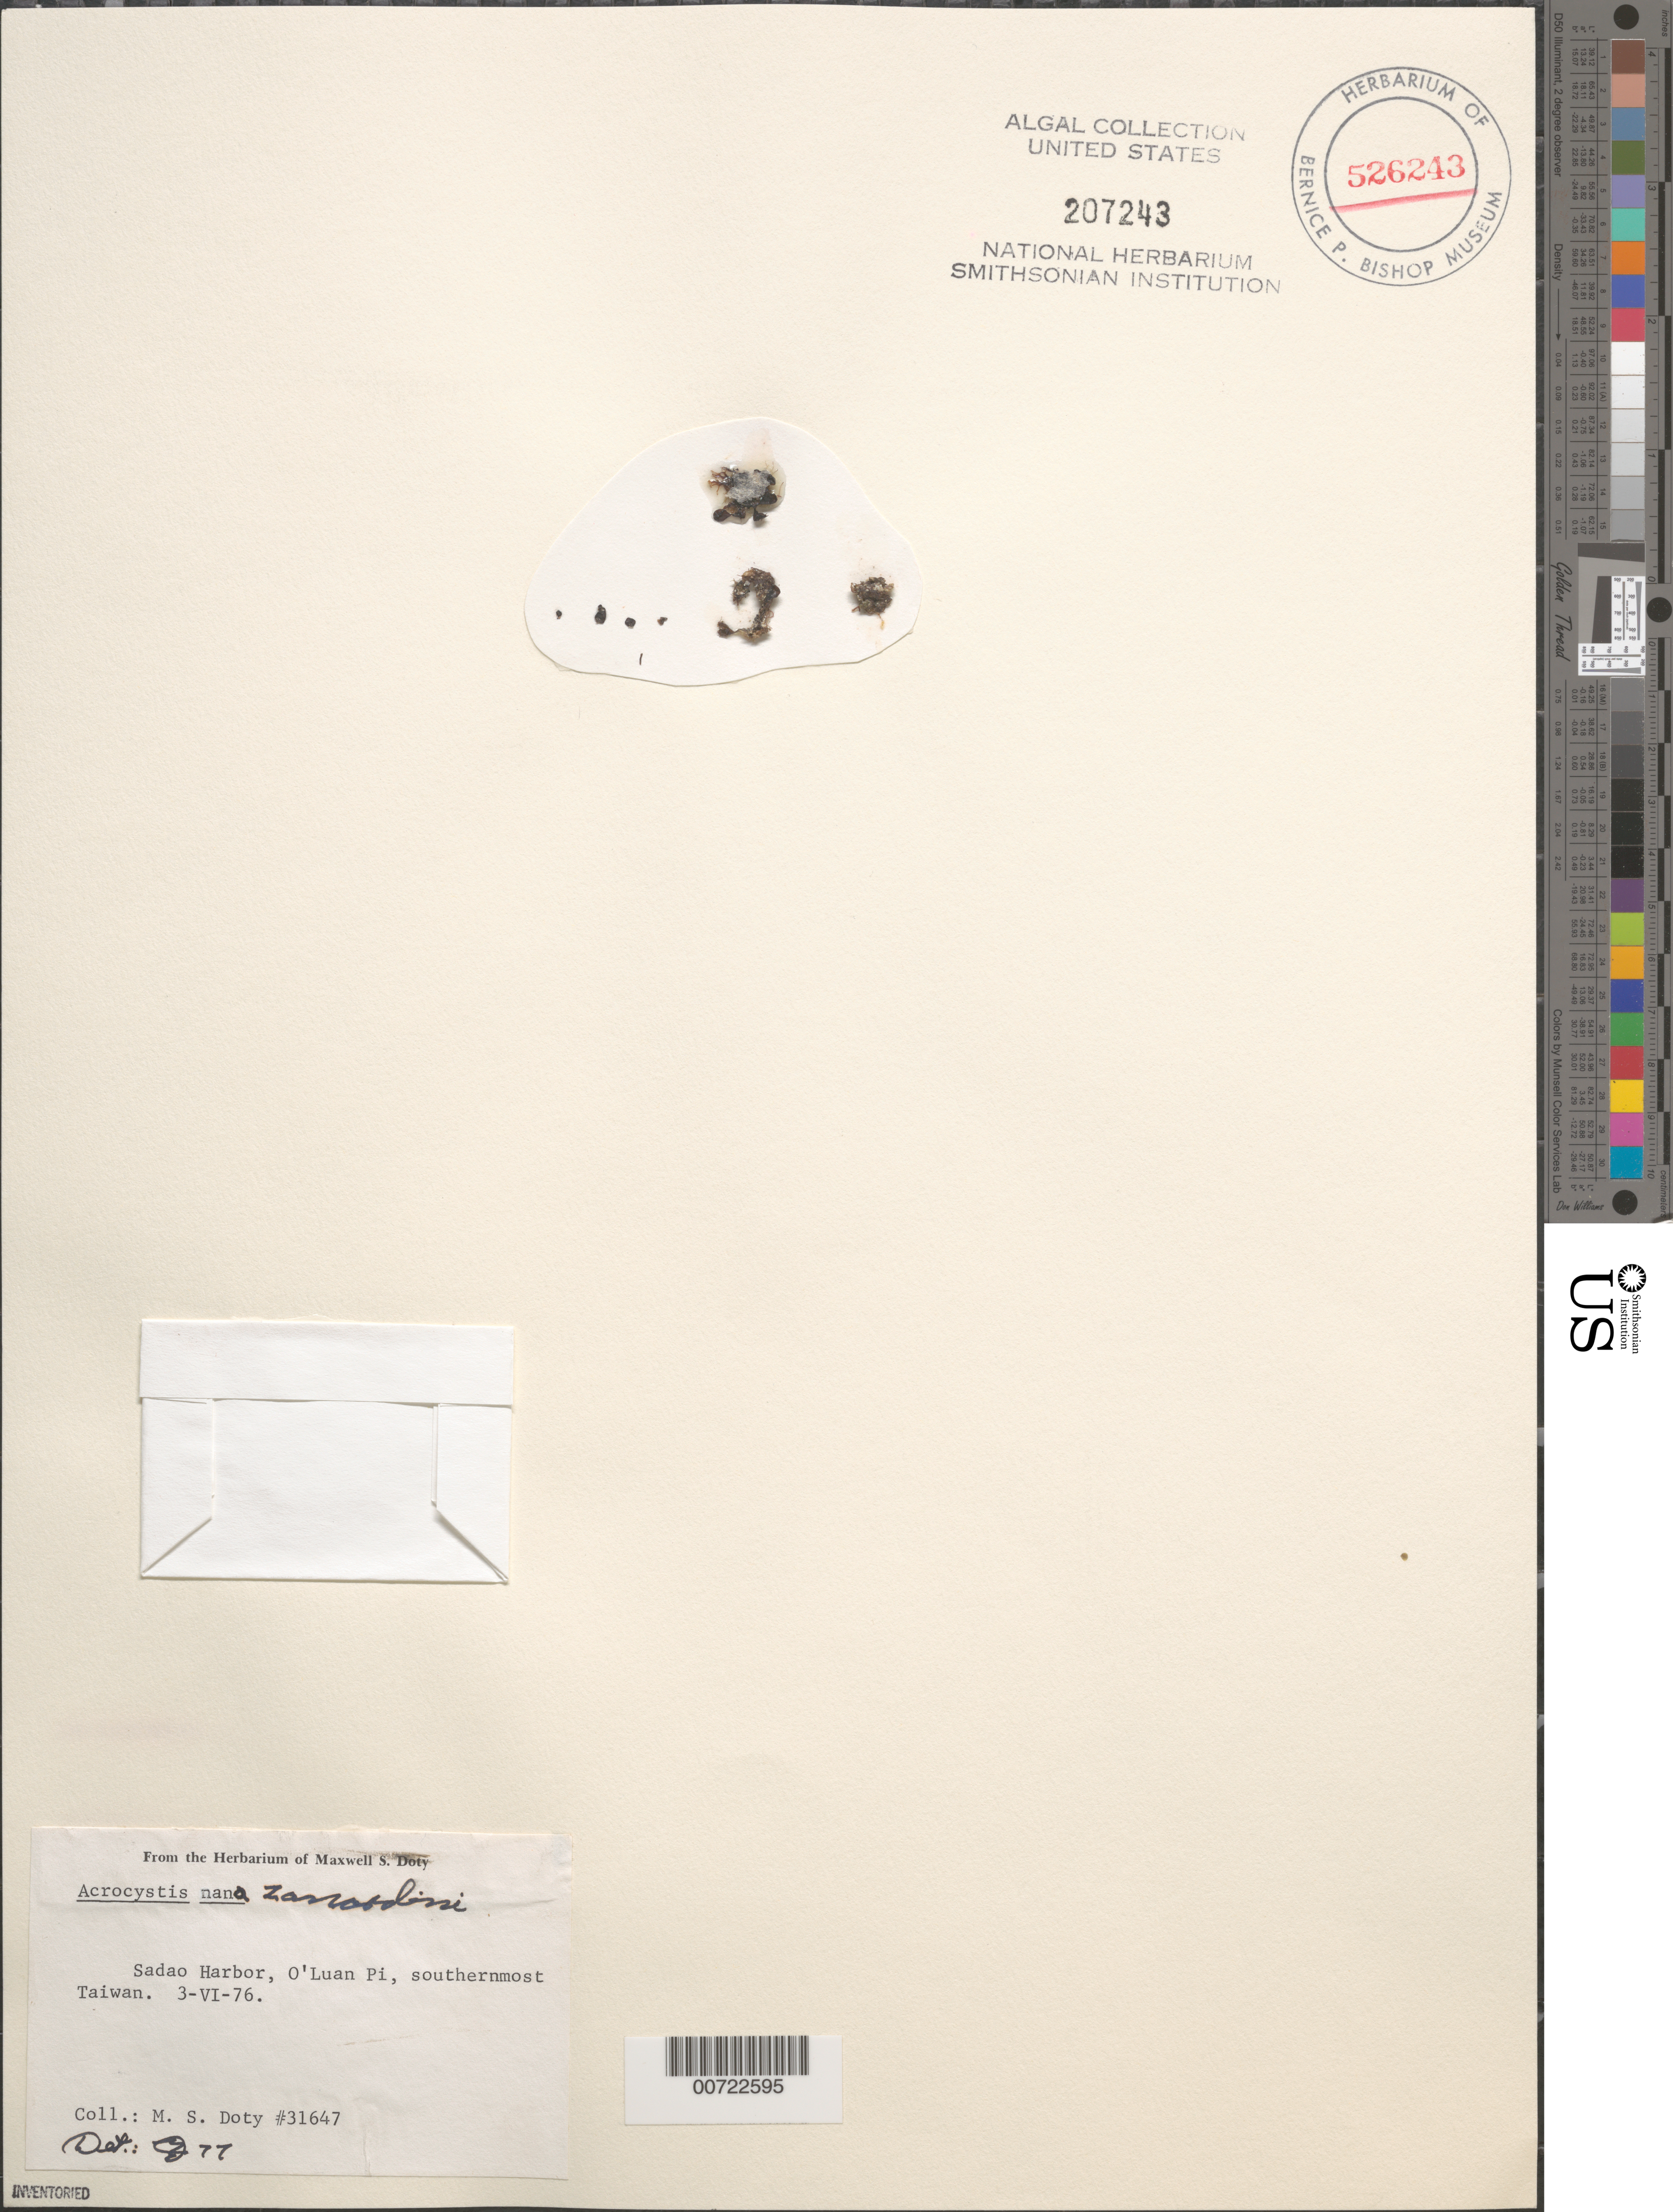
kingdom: Plantae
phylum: Rhodophyta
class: Florideophyceae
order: Ceramiales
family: Rhodomelaceae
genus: Acrocystis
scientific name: Acrocystis nana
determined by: Doty, M. S.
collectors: M. S. Doty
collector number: MSD 31647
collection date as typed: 03 Jun 1976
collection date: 1976-06-03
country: Taiwan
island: Taiwan [Formosa]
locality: Sadao Harbor, O'Luan Pi, southernmost part of Taiwan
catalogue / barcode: US 207243